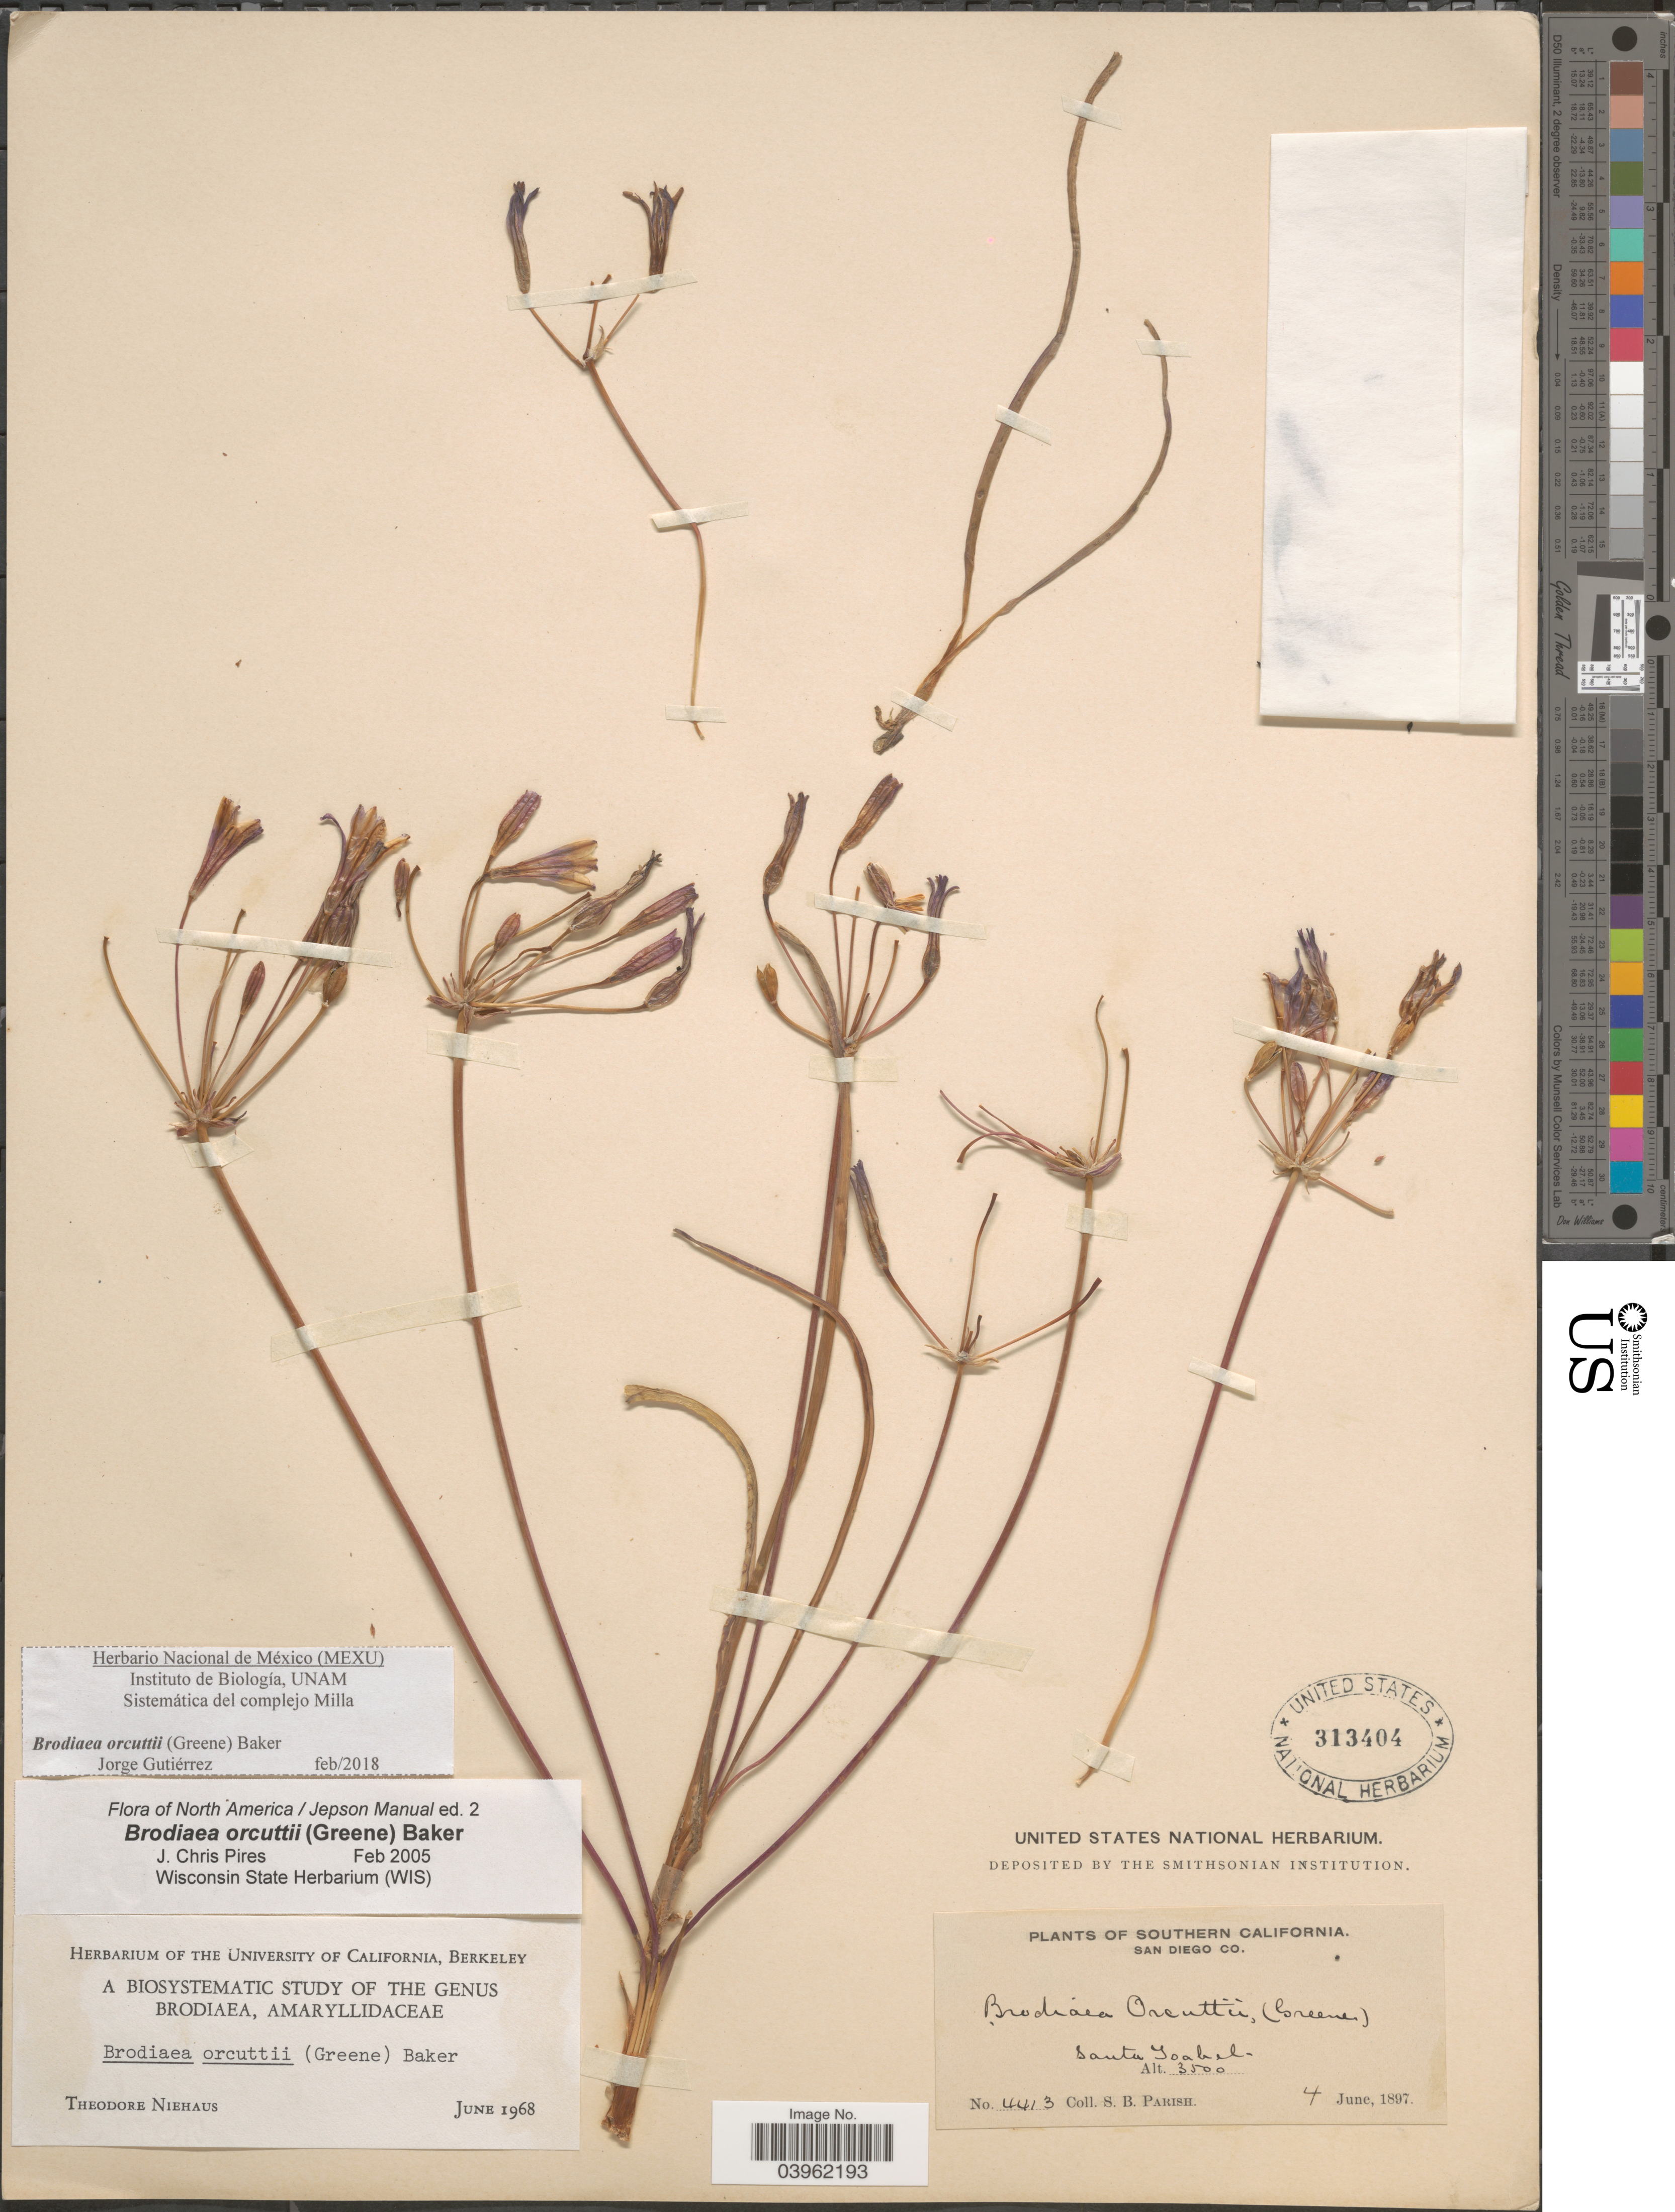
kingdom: Plantae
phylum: Tracheophyta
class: Liliopsida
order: Asparagales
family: Asparagaceae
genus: Brodiaea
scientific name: Brodiaea orcuttii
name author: (Greene) Baker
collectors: S. B. Parish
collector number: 4413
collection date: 1897-06-04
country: United States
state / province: California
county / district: San Diego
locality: Southern California. San Diego Co. Santa Isabel.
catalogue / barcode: US 313404